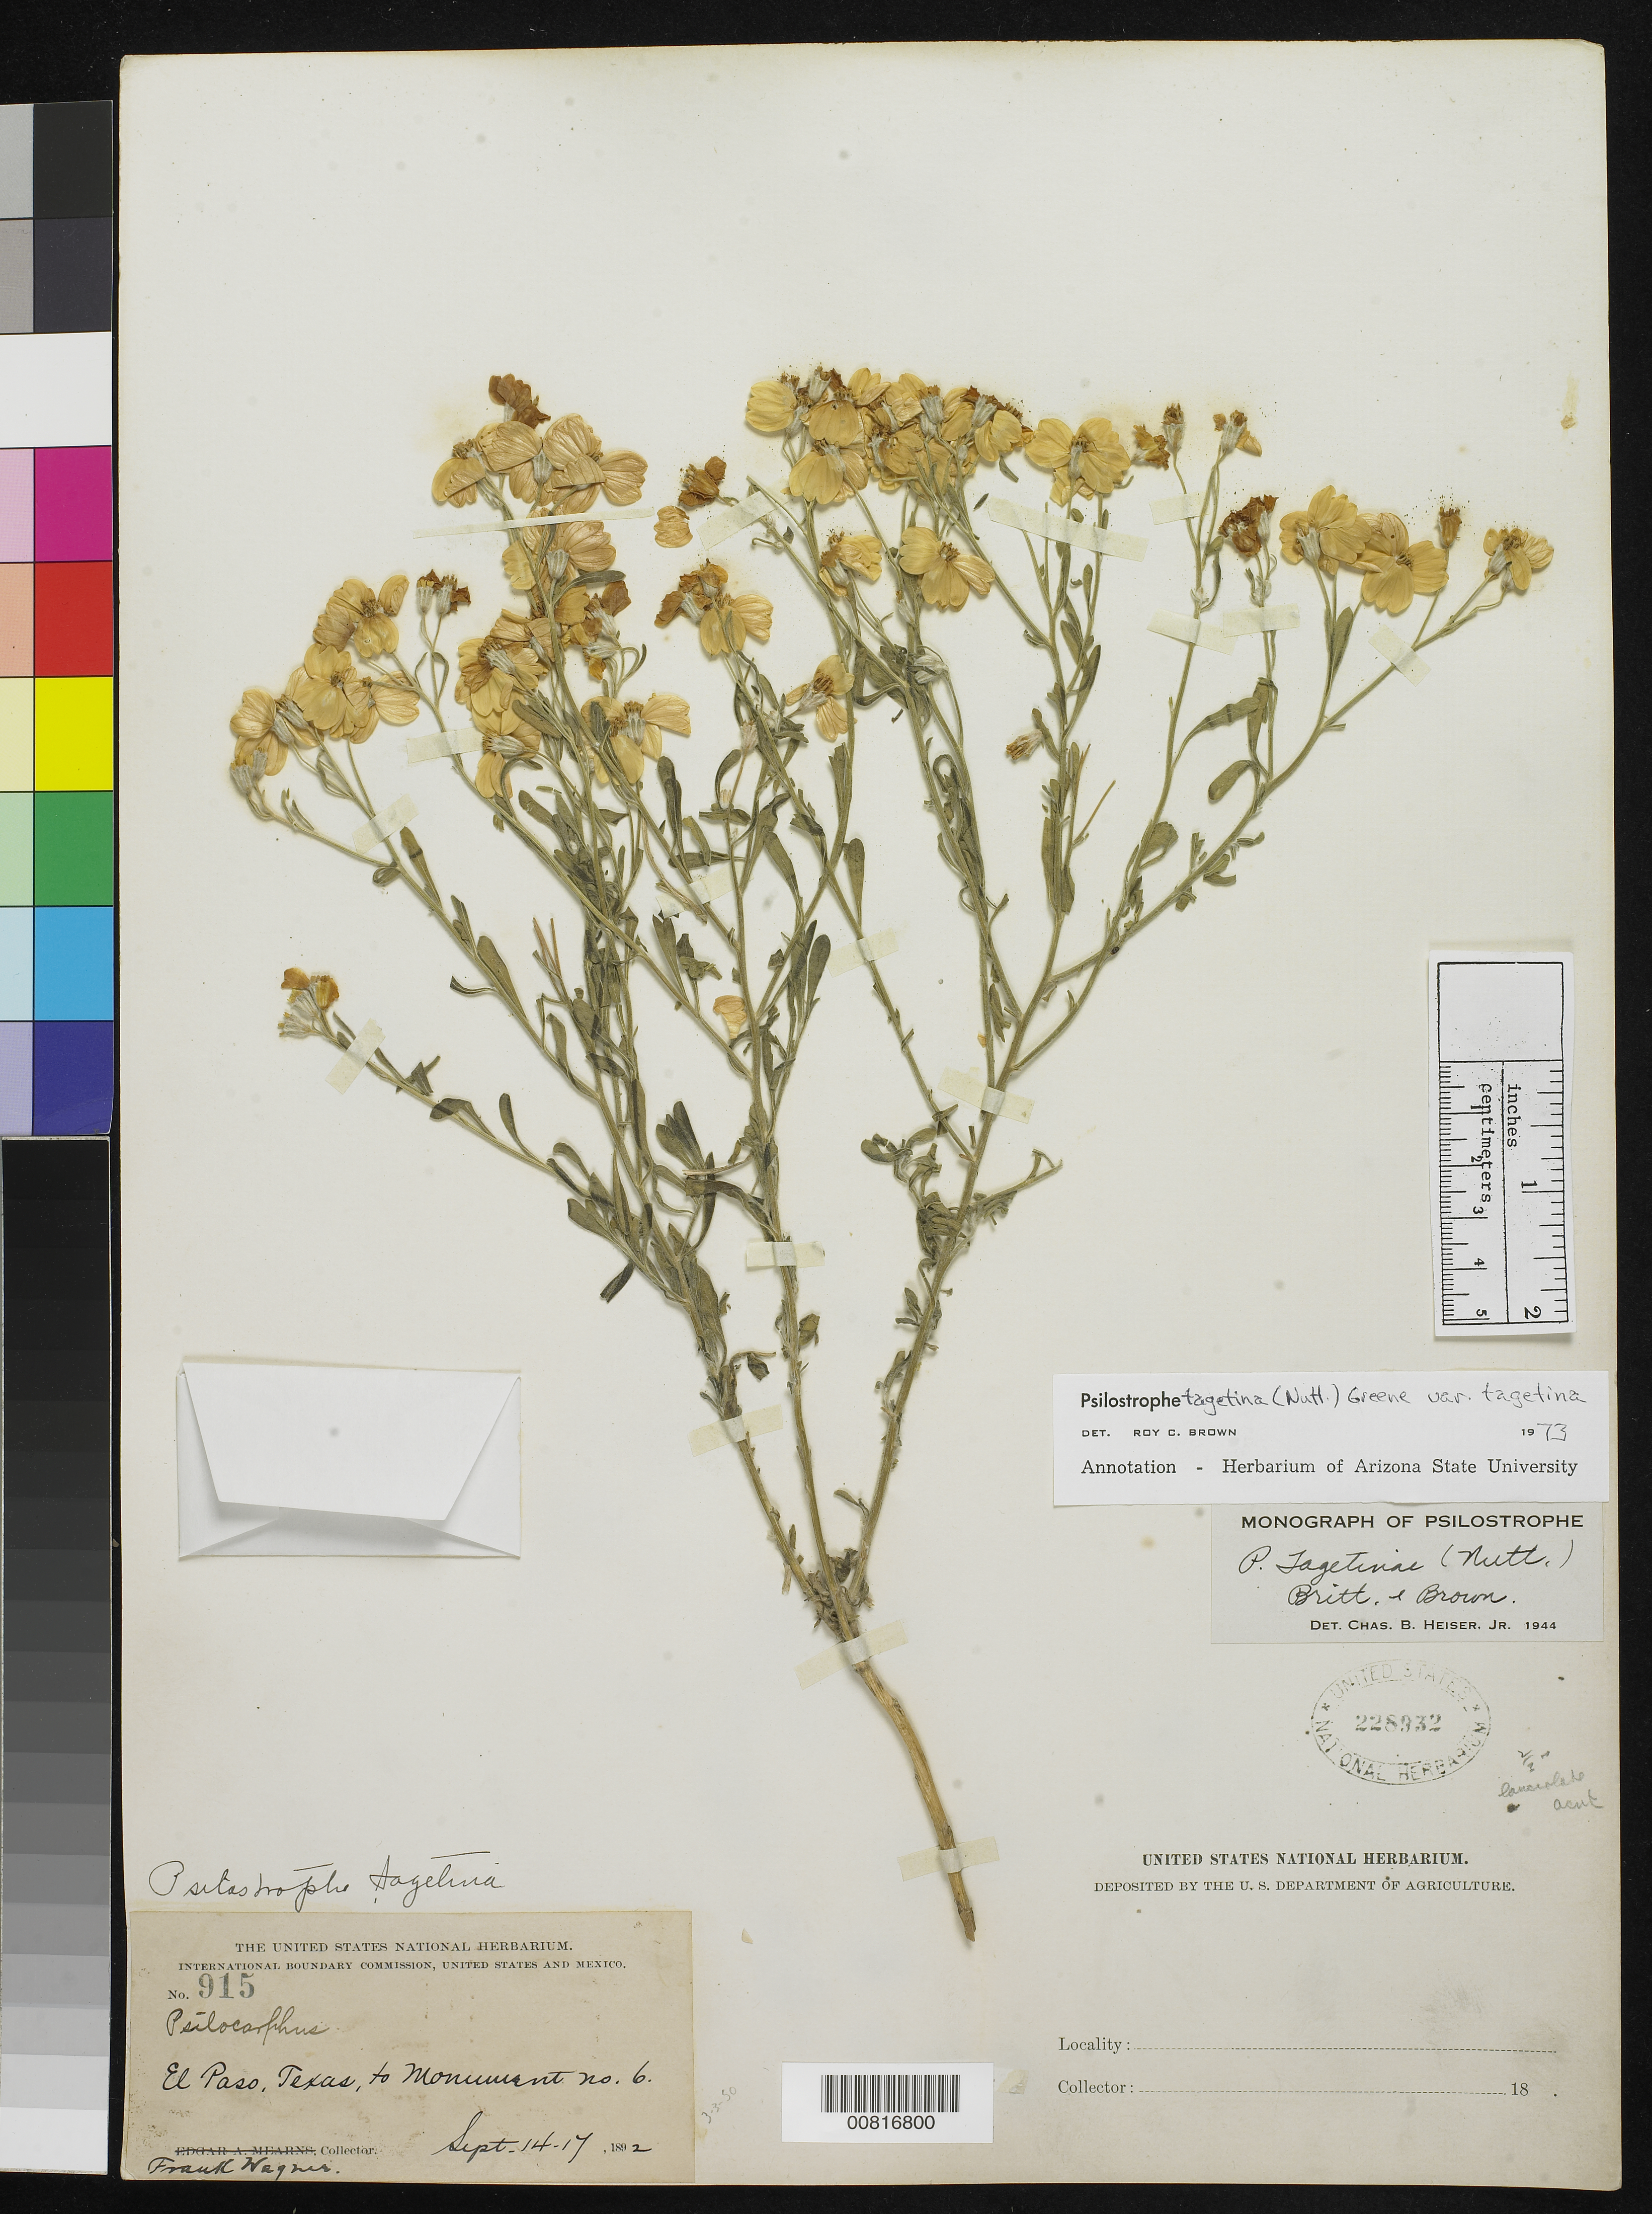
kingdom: Plantae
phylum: Tracheophyta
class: Magnoliopsida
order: Asterales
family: Asteraceae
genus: Psilostrophe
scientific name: Psilostrophe tagetina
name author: (Nutt.) Greene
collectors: F. Wagner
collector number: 915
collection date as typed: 14 Sep 1892 to 17 Sep 1892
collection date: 1892-09-14/1892-09-17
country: United States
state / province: Texas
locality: El Paso Texas, to munument no. 6.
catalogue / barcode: US 228932